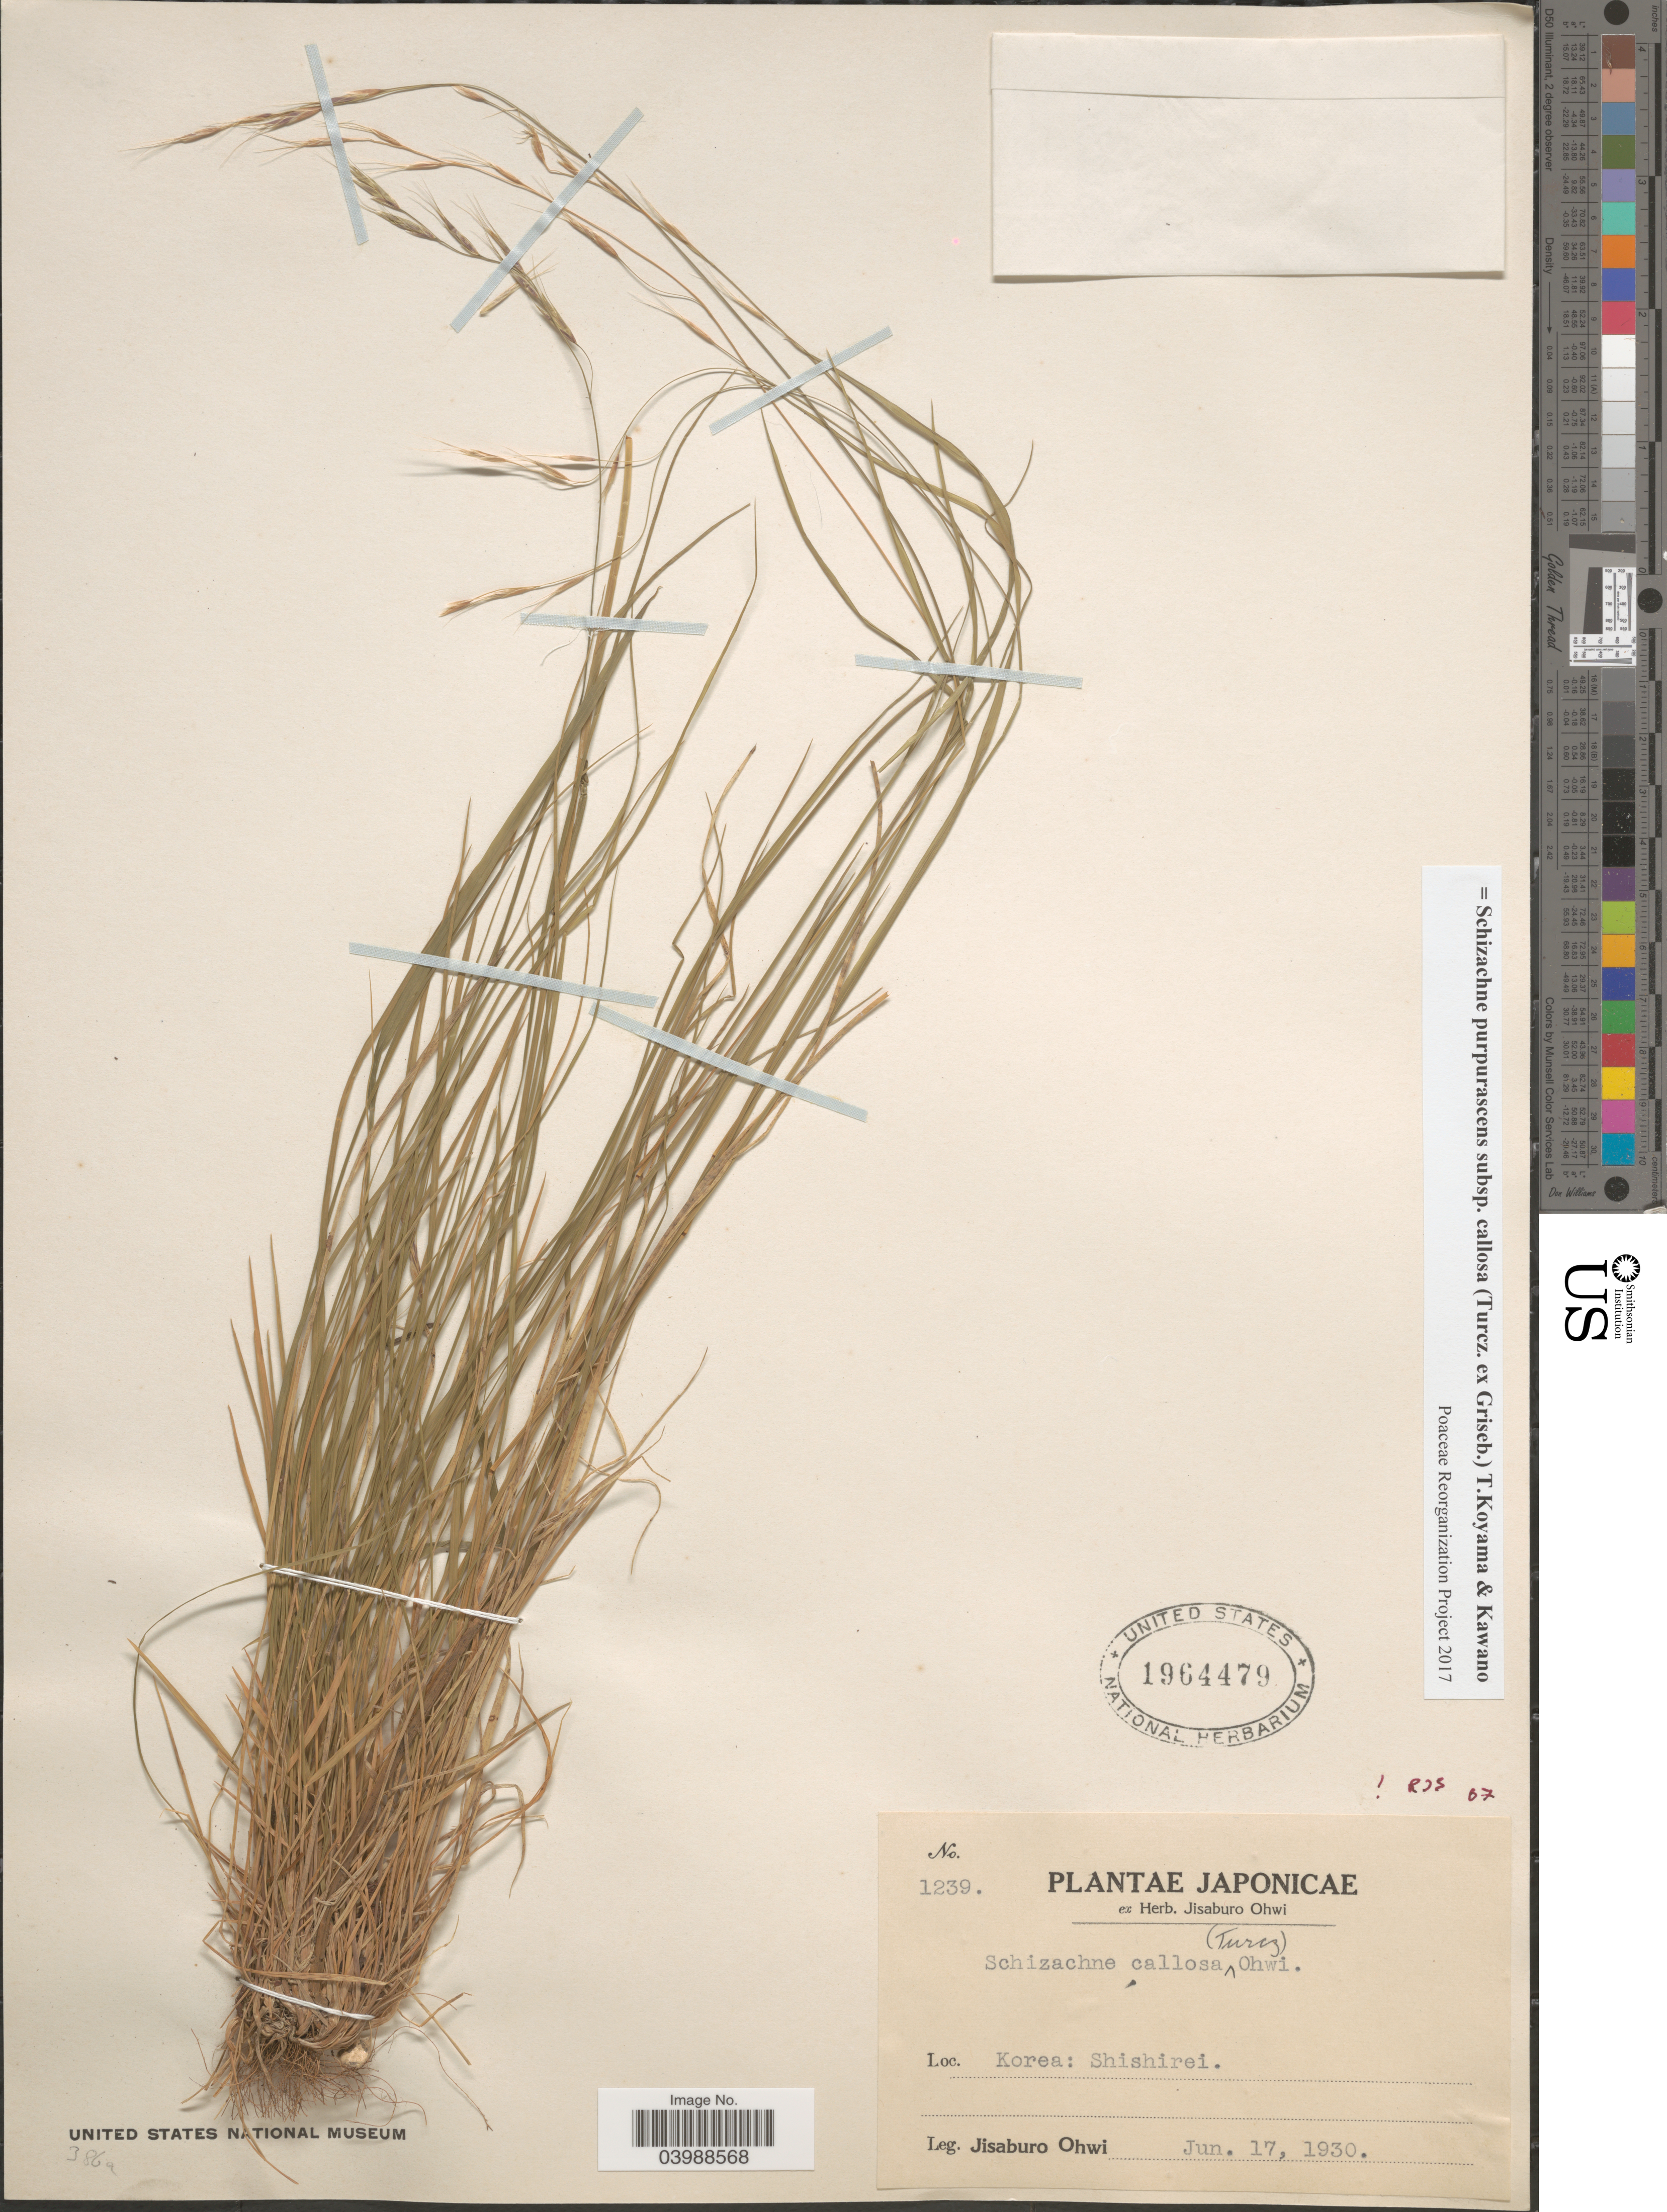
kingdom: Plantae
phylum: Tracheophyta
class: Liliopsida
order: Poales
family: Poaceae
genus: Schizachne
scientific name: Schizachne purpurascens subsp. callosa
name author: (Turcz. ex Griseb.) T. Koyama & Kawano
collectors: J. Ohwi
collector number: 1239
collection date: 1930-06-17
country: North Korea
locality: Shishirei.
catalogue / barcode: US 1964479